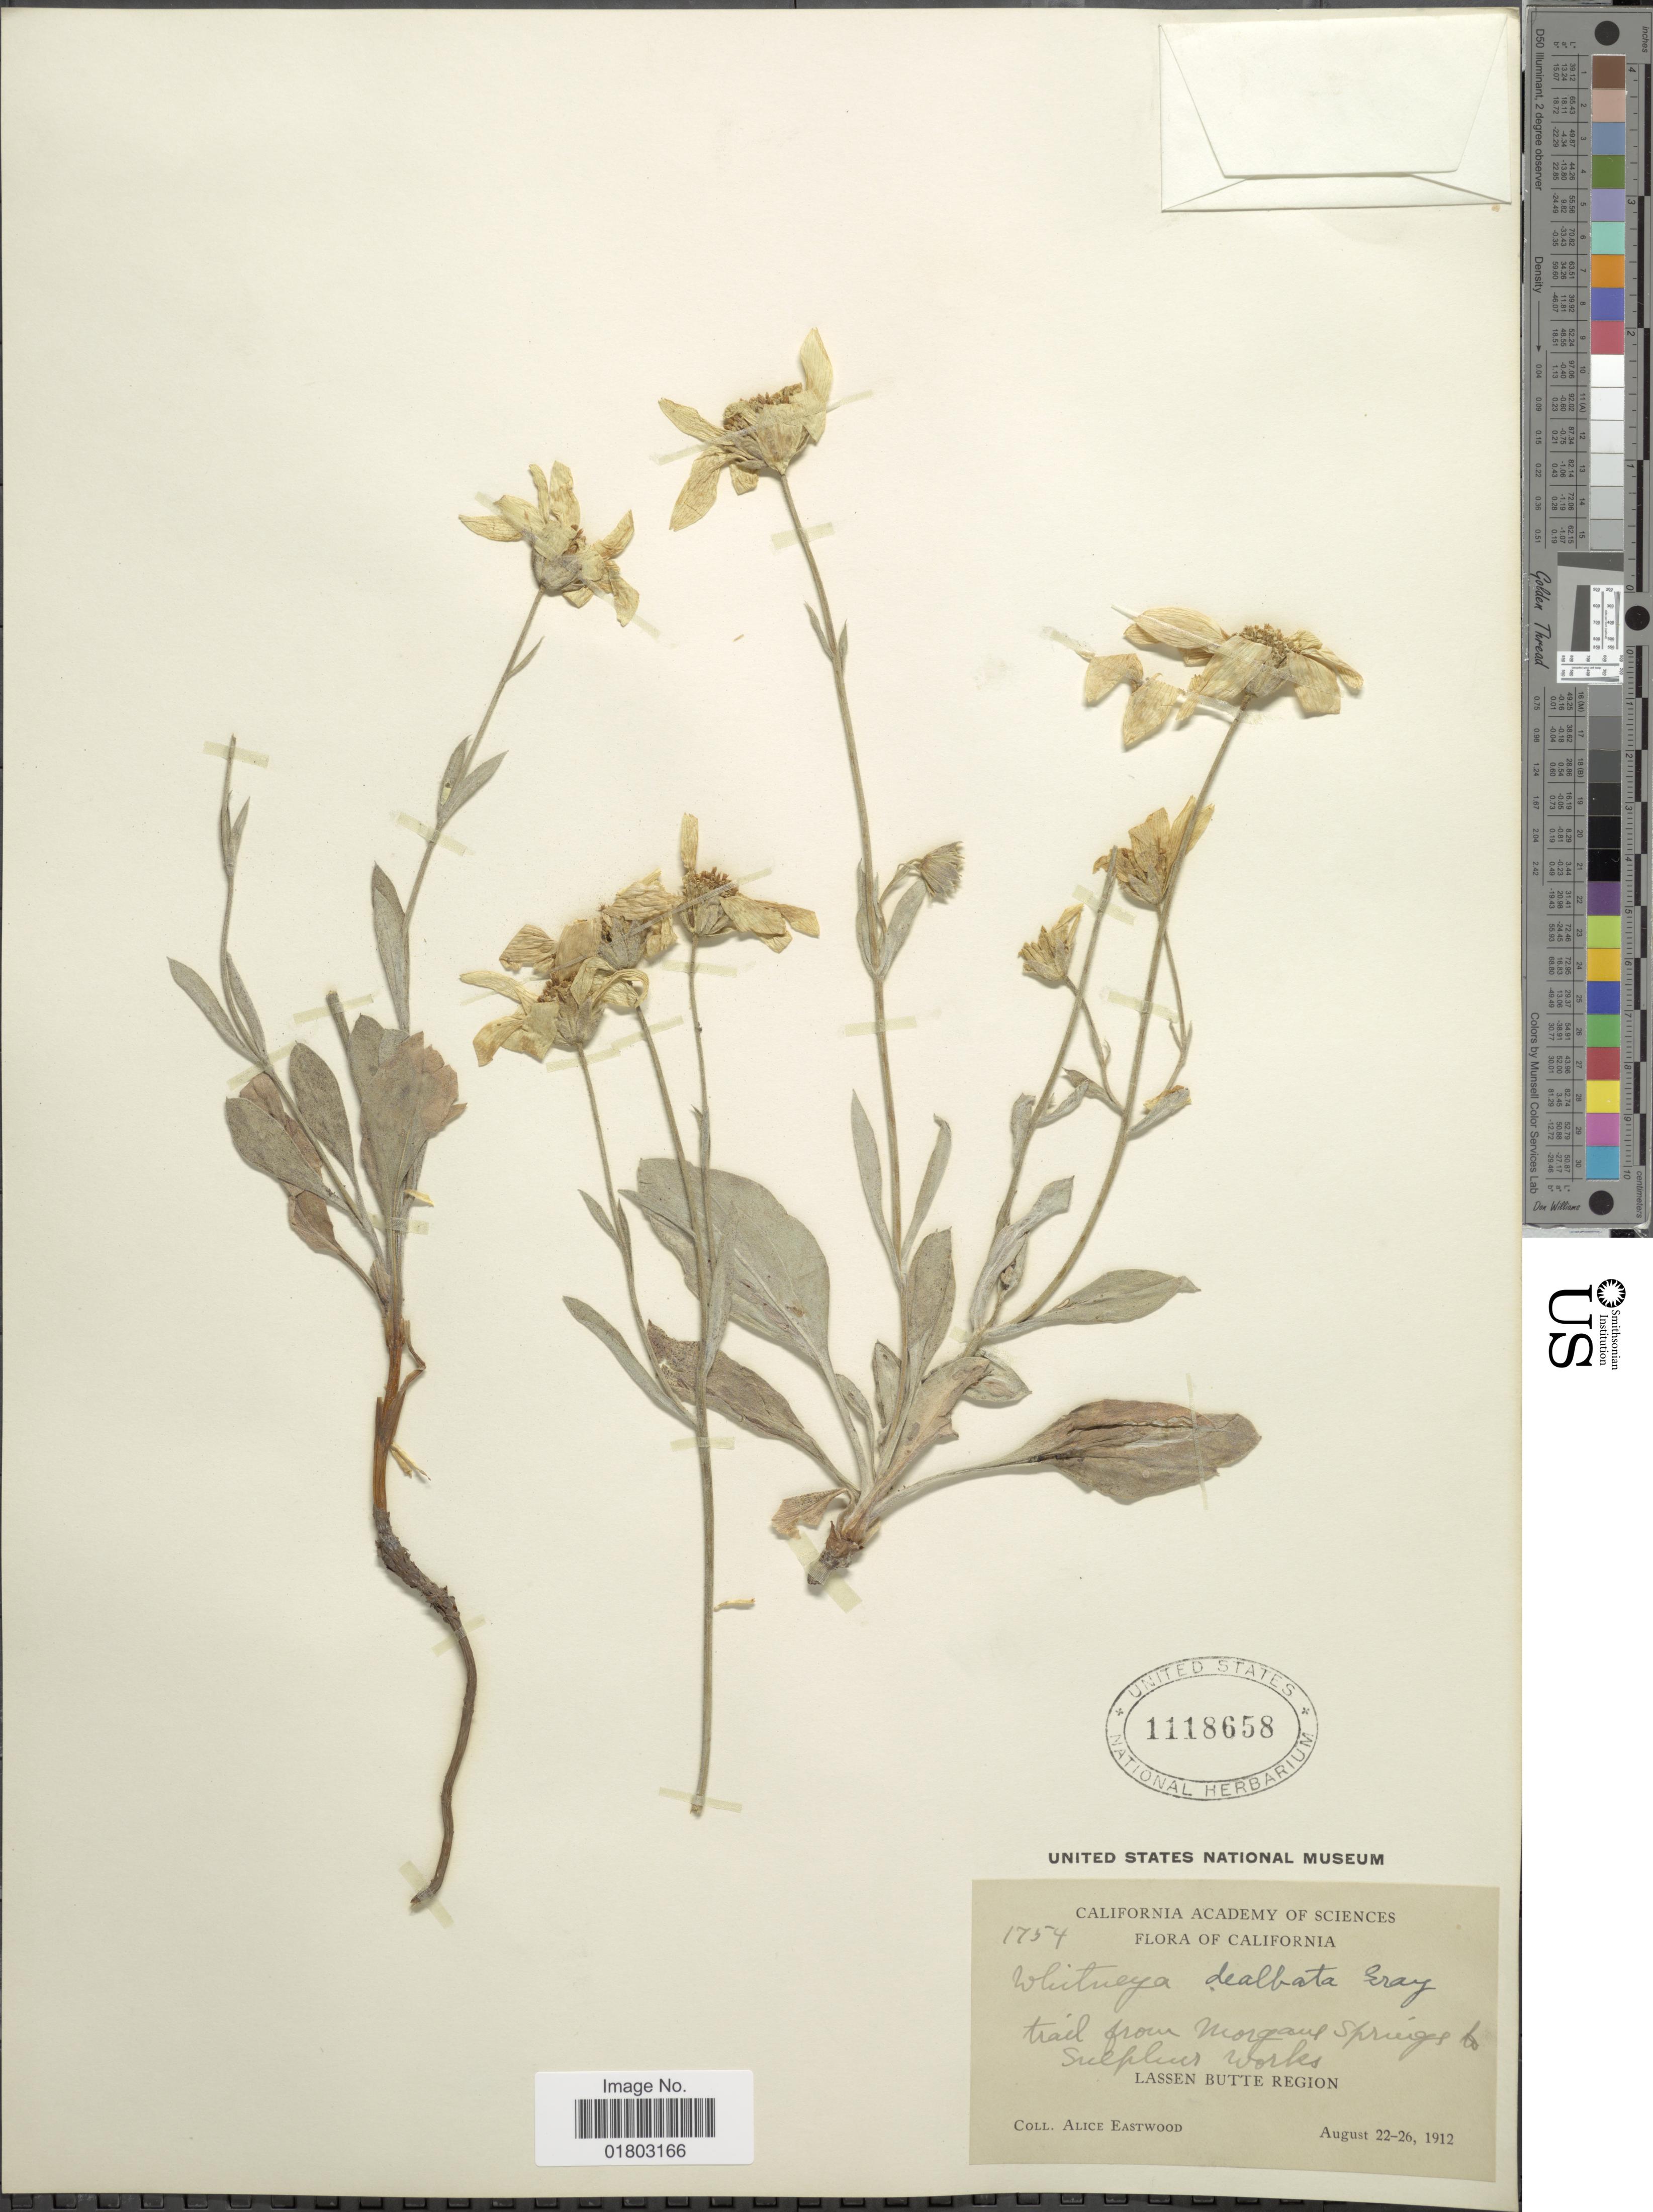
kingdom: Plantae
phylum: Tracheophyta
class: Magnoliopsida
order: Asterales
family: Asteraceae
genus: Arnica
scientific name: Arnica dealbata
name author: (A. Gray) B.G. Baldwin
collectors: A. Eastwood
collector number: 1754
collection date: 1912-08-22/1912-08-26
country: United States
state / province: California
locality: Trail from Morgans Springs to Sulphur Works, Lassen Butte Region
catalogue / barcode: US 1118658